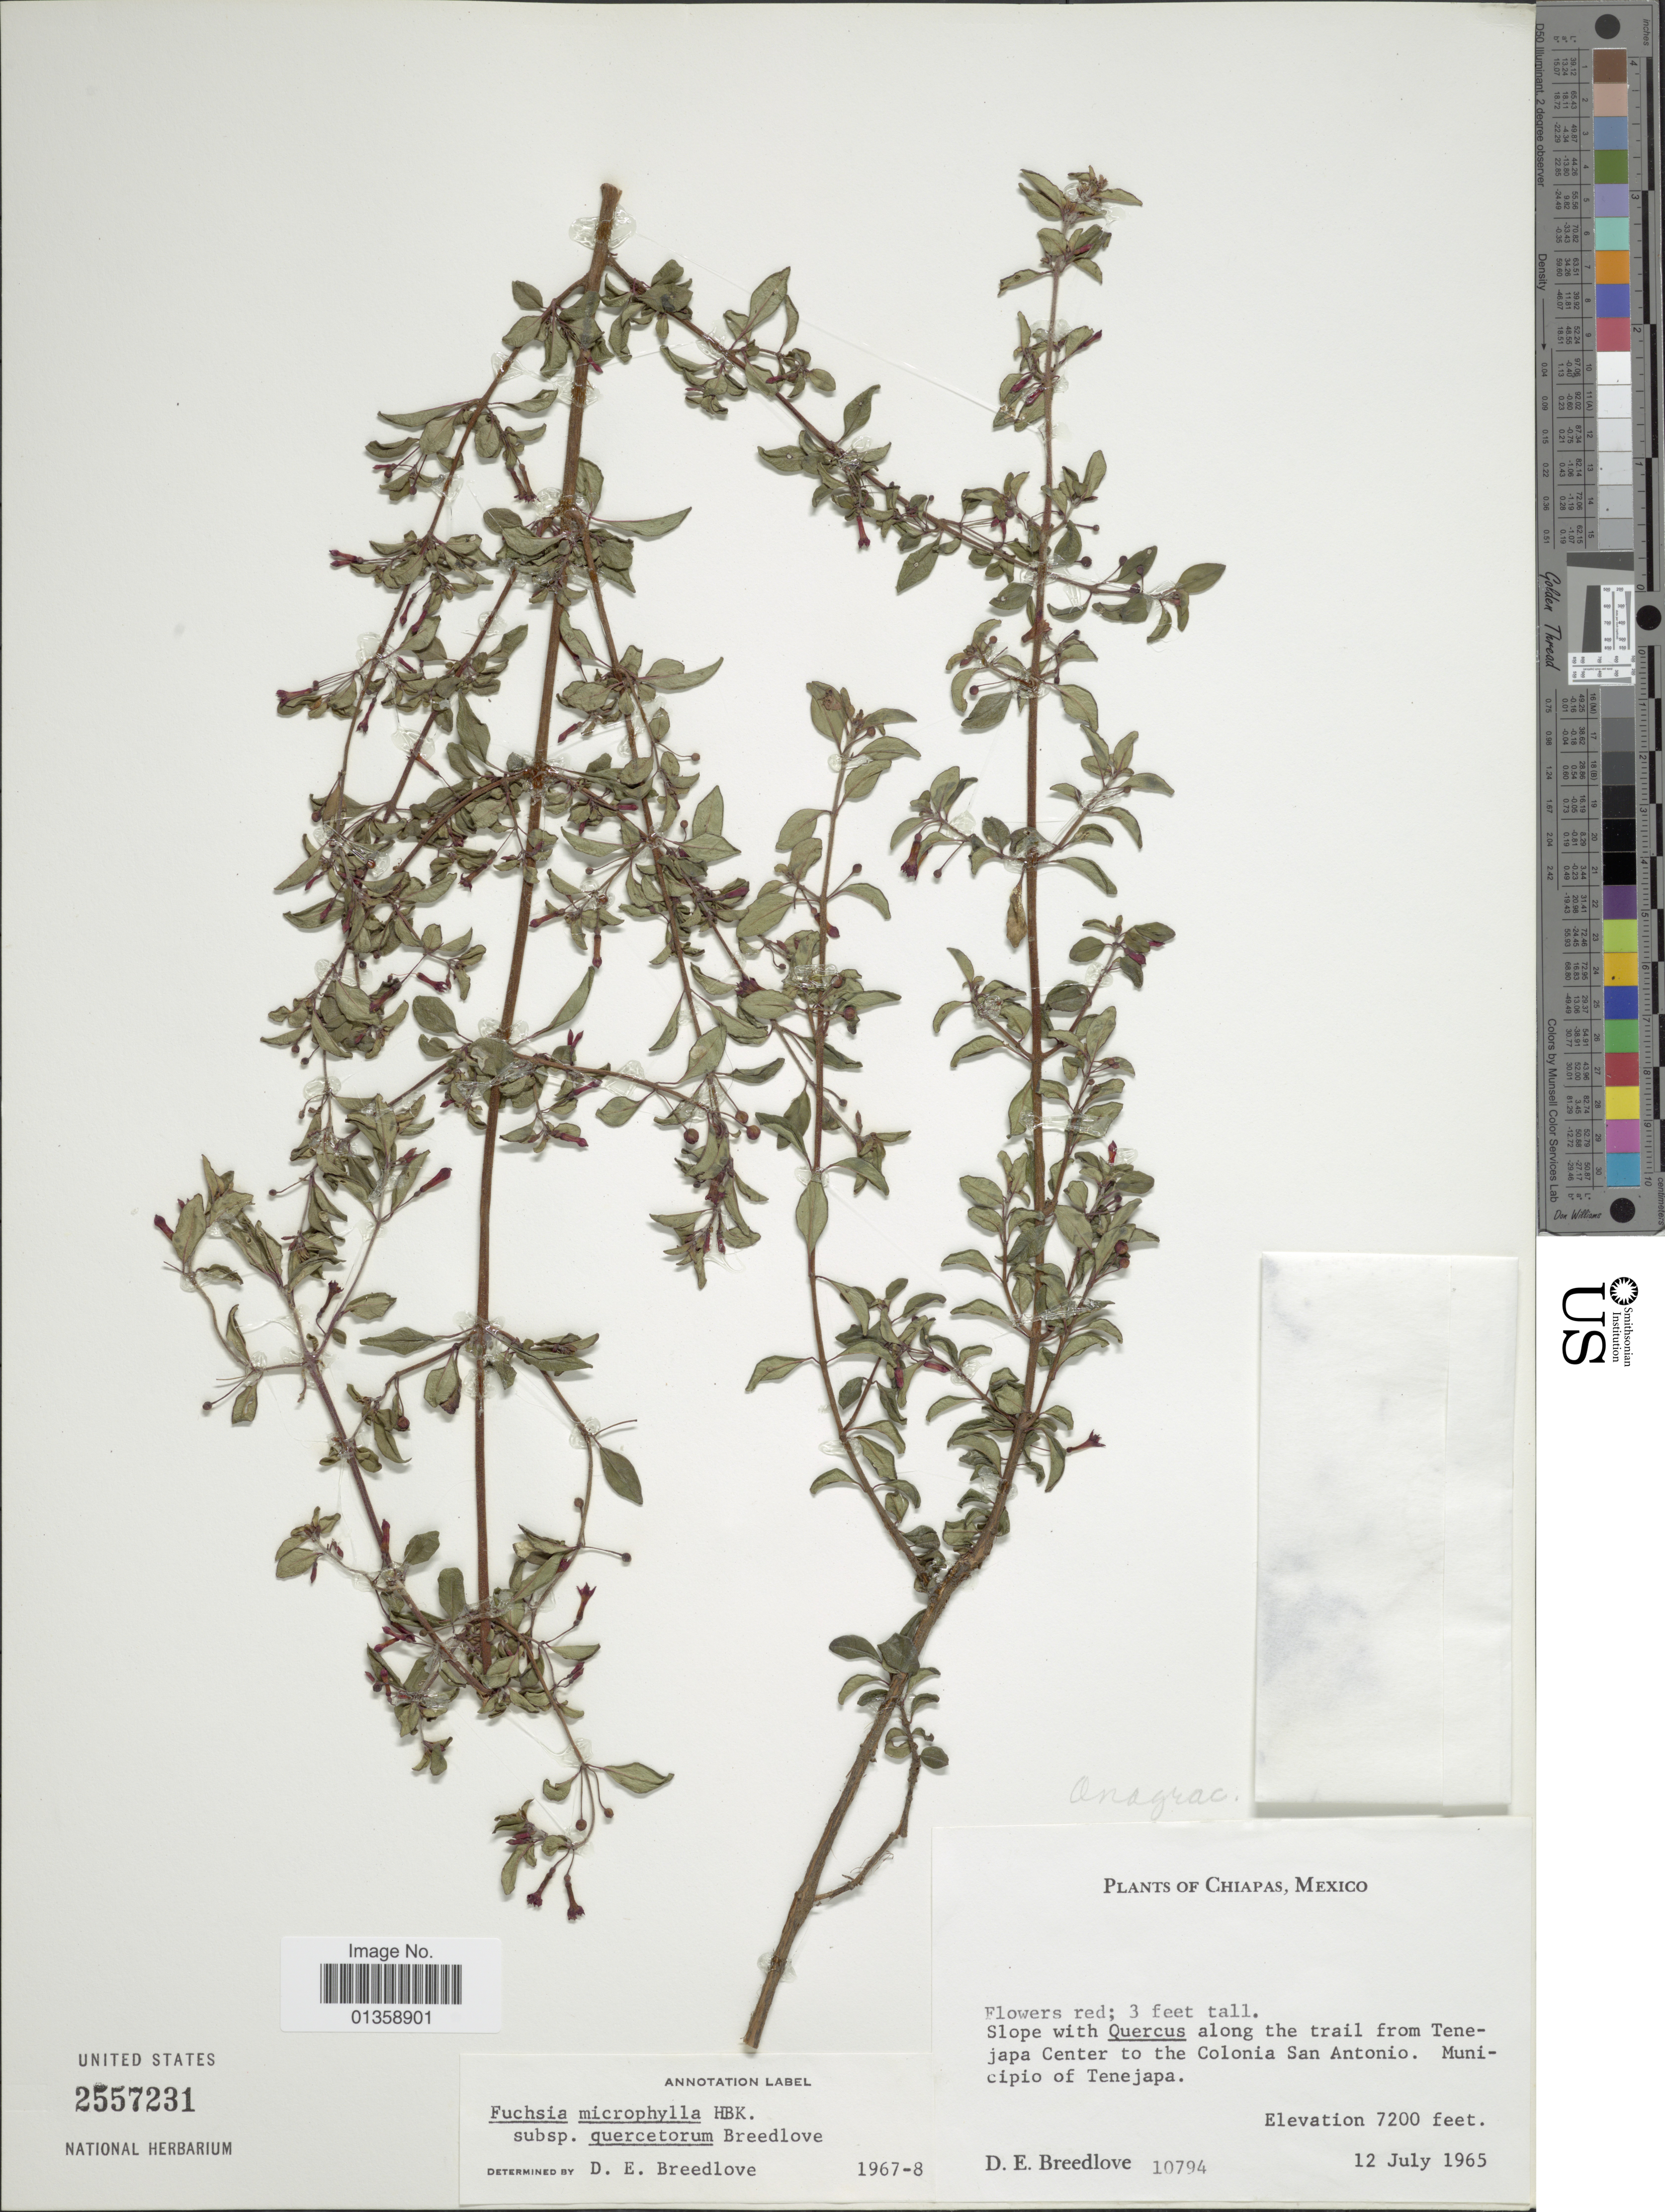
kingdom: Plantae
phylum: Tracheophyta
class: Magnoliopsida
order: Myrtales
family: Onagraceae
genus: Fuchsia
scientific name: Fuchsia microphylla subsp. quercetorum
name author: Breedlove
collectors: D. E. Breedlove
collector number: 10794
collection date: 1965-07-12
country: Mexico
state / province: Chiapas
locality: Along the trail from Tenejapa Center to the Colonia San Antonio. Municipio of Tenejapa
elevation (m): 2195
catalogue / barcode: US 2557231